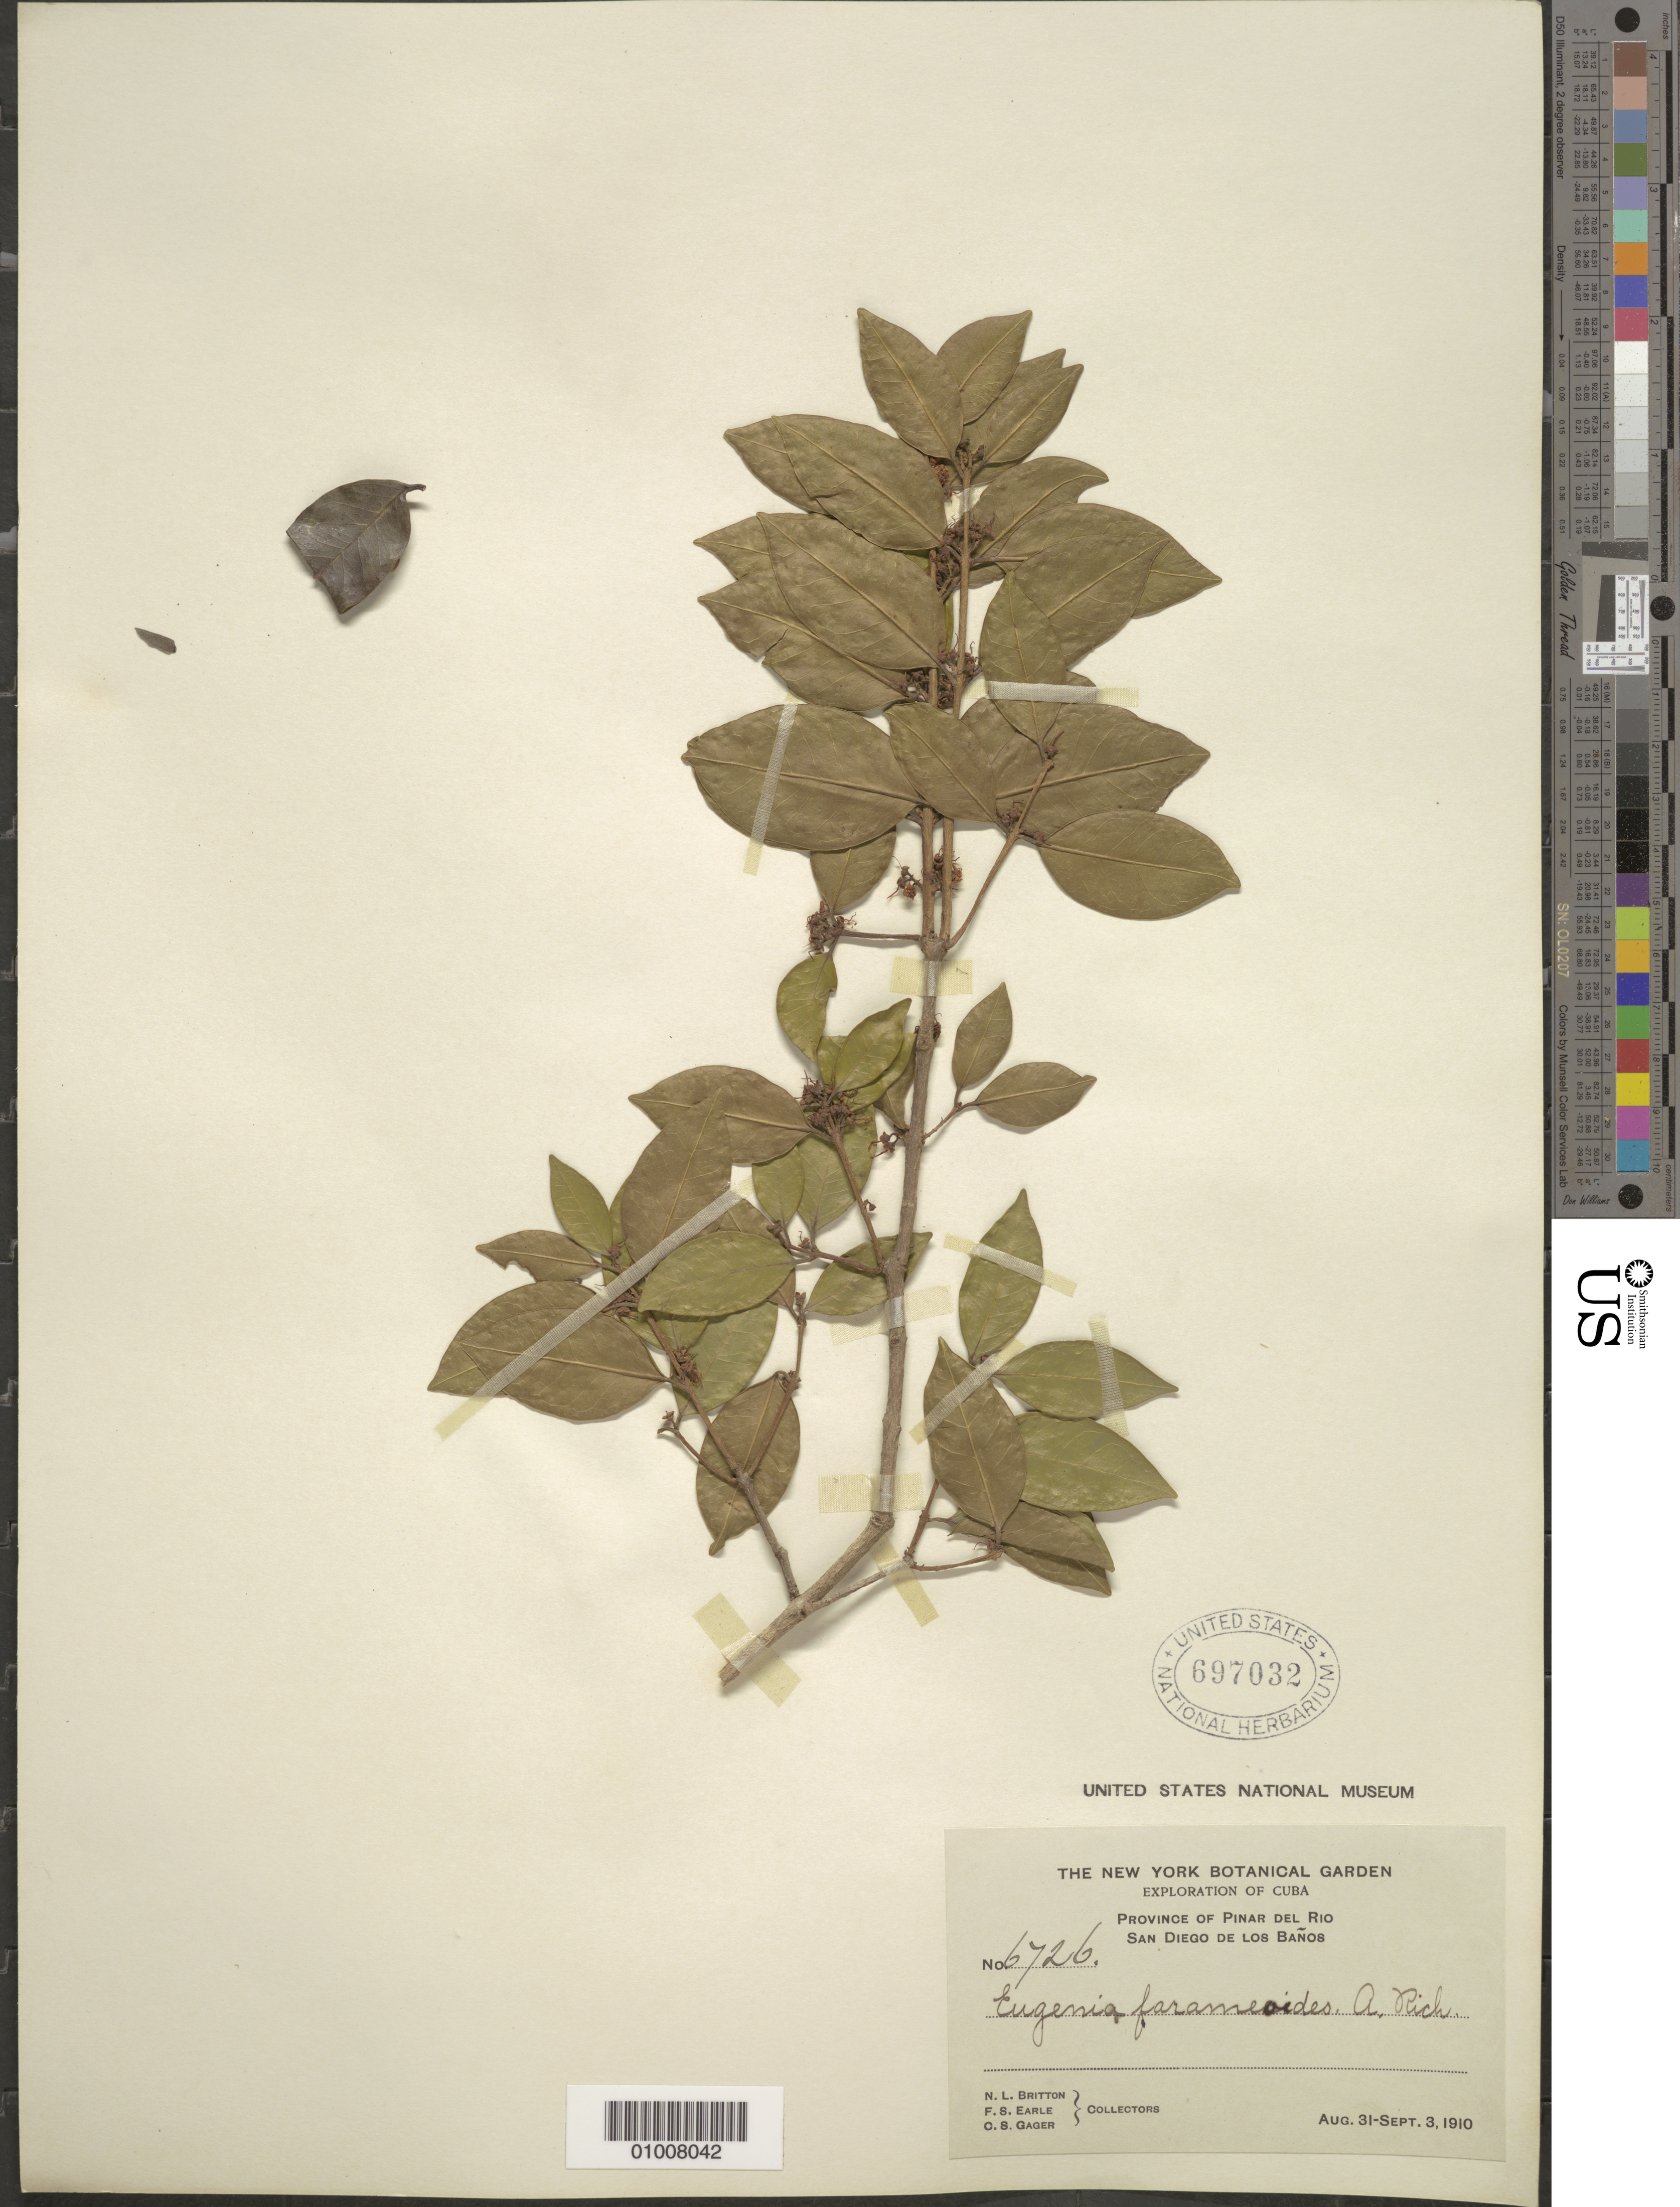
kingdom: Plantae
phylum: Tracheophyta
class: Magnoliopsida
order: Myrtales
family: Myrtaceae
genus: Eugenia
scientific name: Eugenia farameoides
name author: A. Rich.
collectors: N. Britton, F. S. Earle & C. Gager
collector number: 6726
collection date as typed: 31 Aug 1910 to 03 Sep 1910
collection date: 1910-08-31/1910-09-03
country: Cuba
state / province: Pinar del Rio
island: Cuba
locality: San Diego de Los Baños,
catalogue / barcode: US 697032